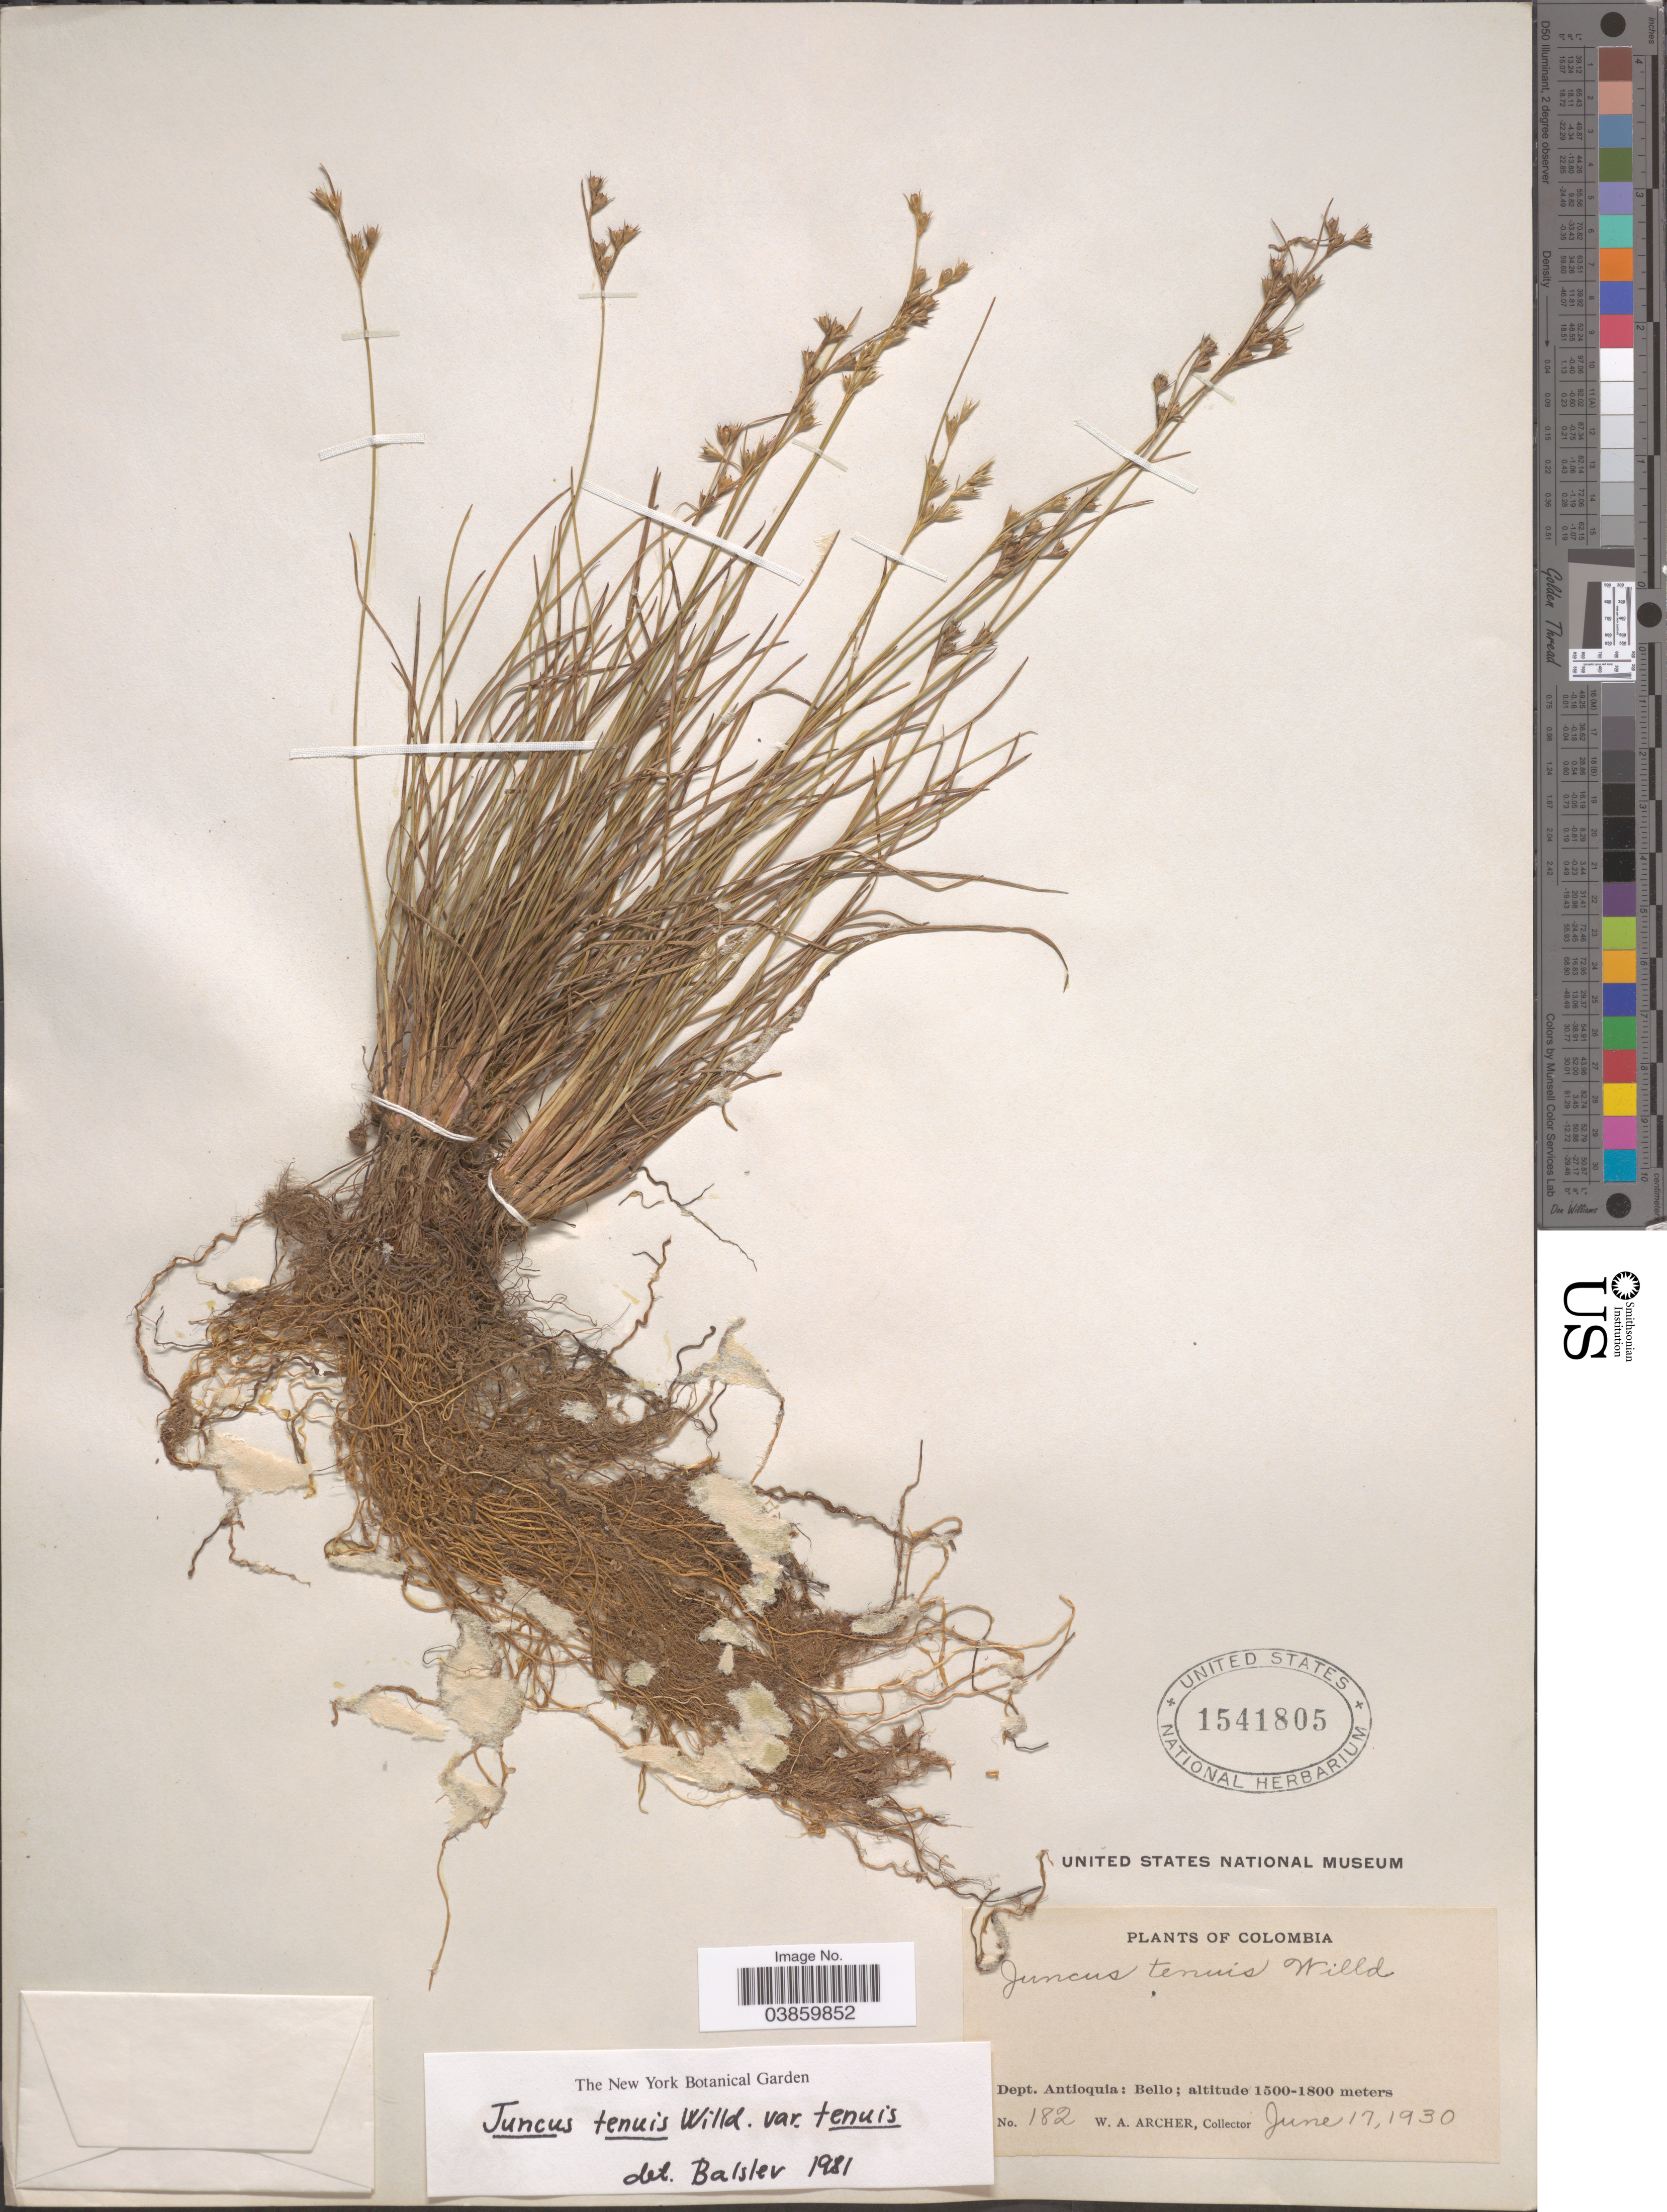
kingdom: Plantae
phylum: Tracheophyta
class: Liliopsida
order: Poales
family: Juncaceae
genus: Juncus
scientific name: Juncus tenuis var. tenuis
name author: Willd.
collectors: W. Archer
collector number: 182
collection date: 1930-06-17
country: Colombia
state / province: Antioquia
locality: Dept. Antioquia: Bello.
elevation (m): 1500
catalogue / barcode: US 1541805